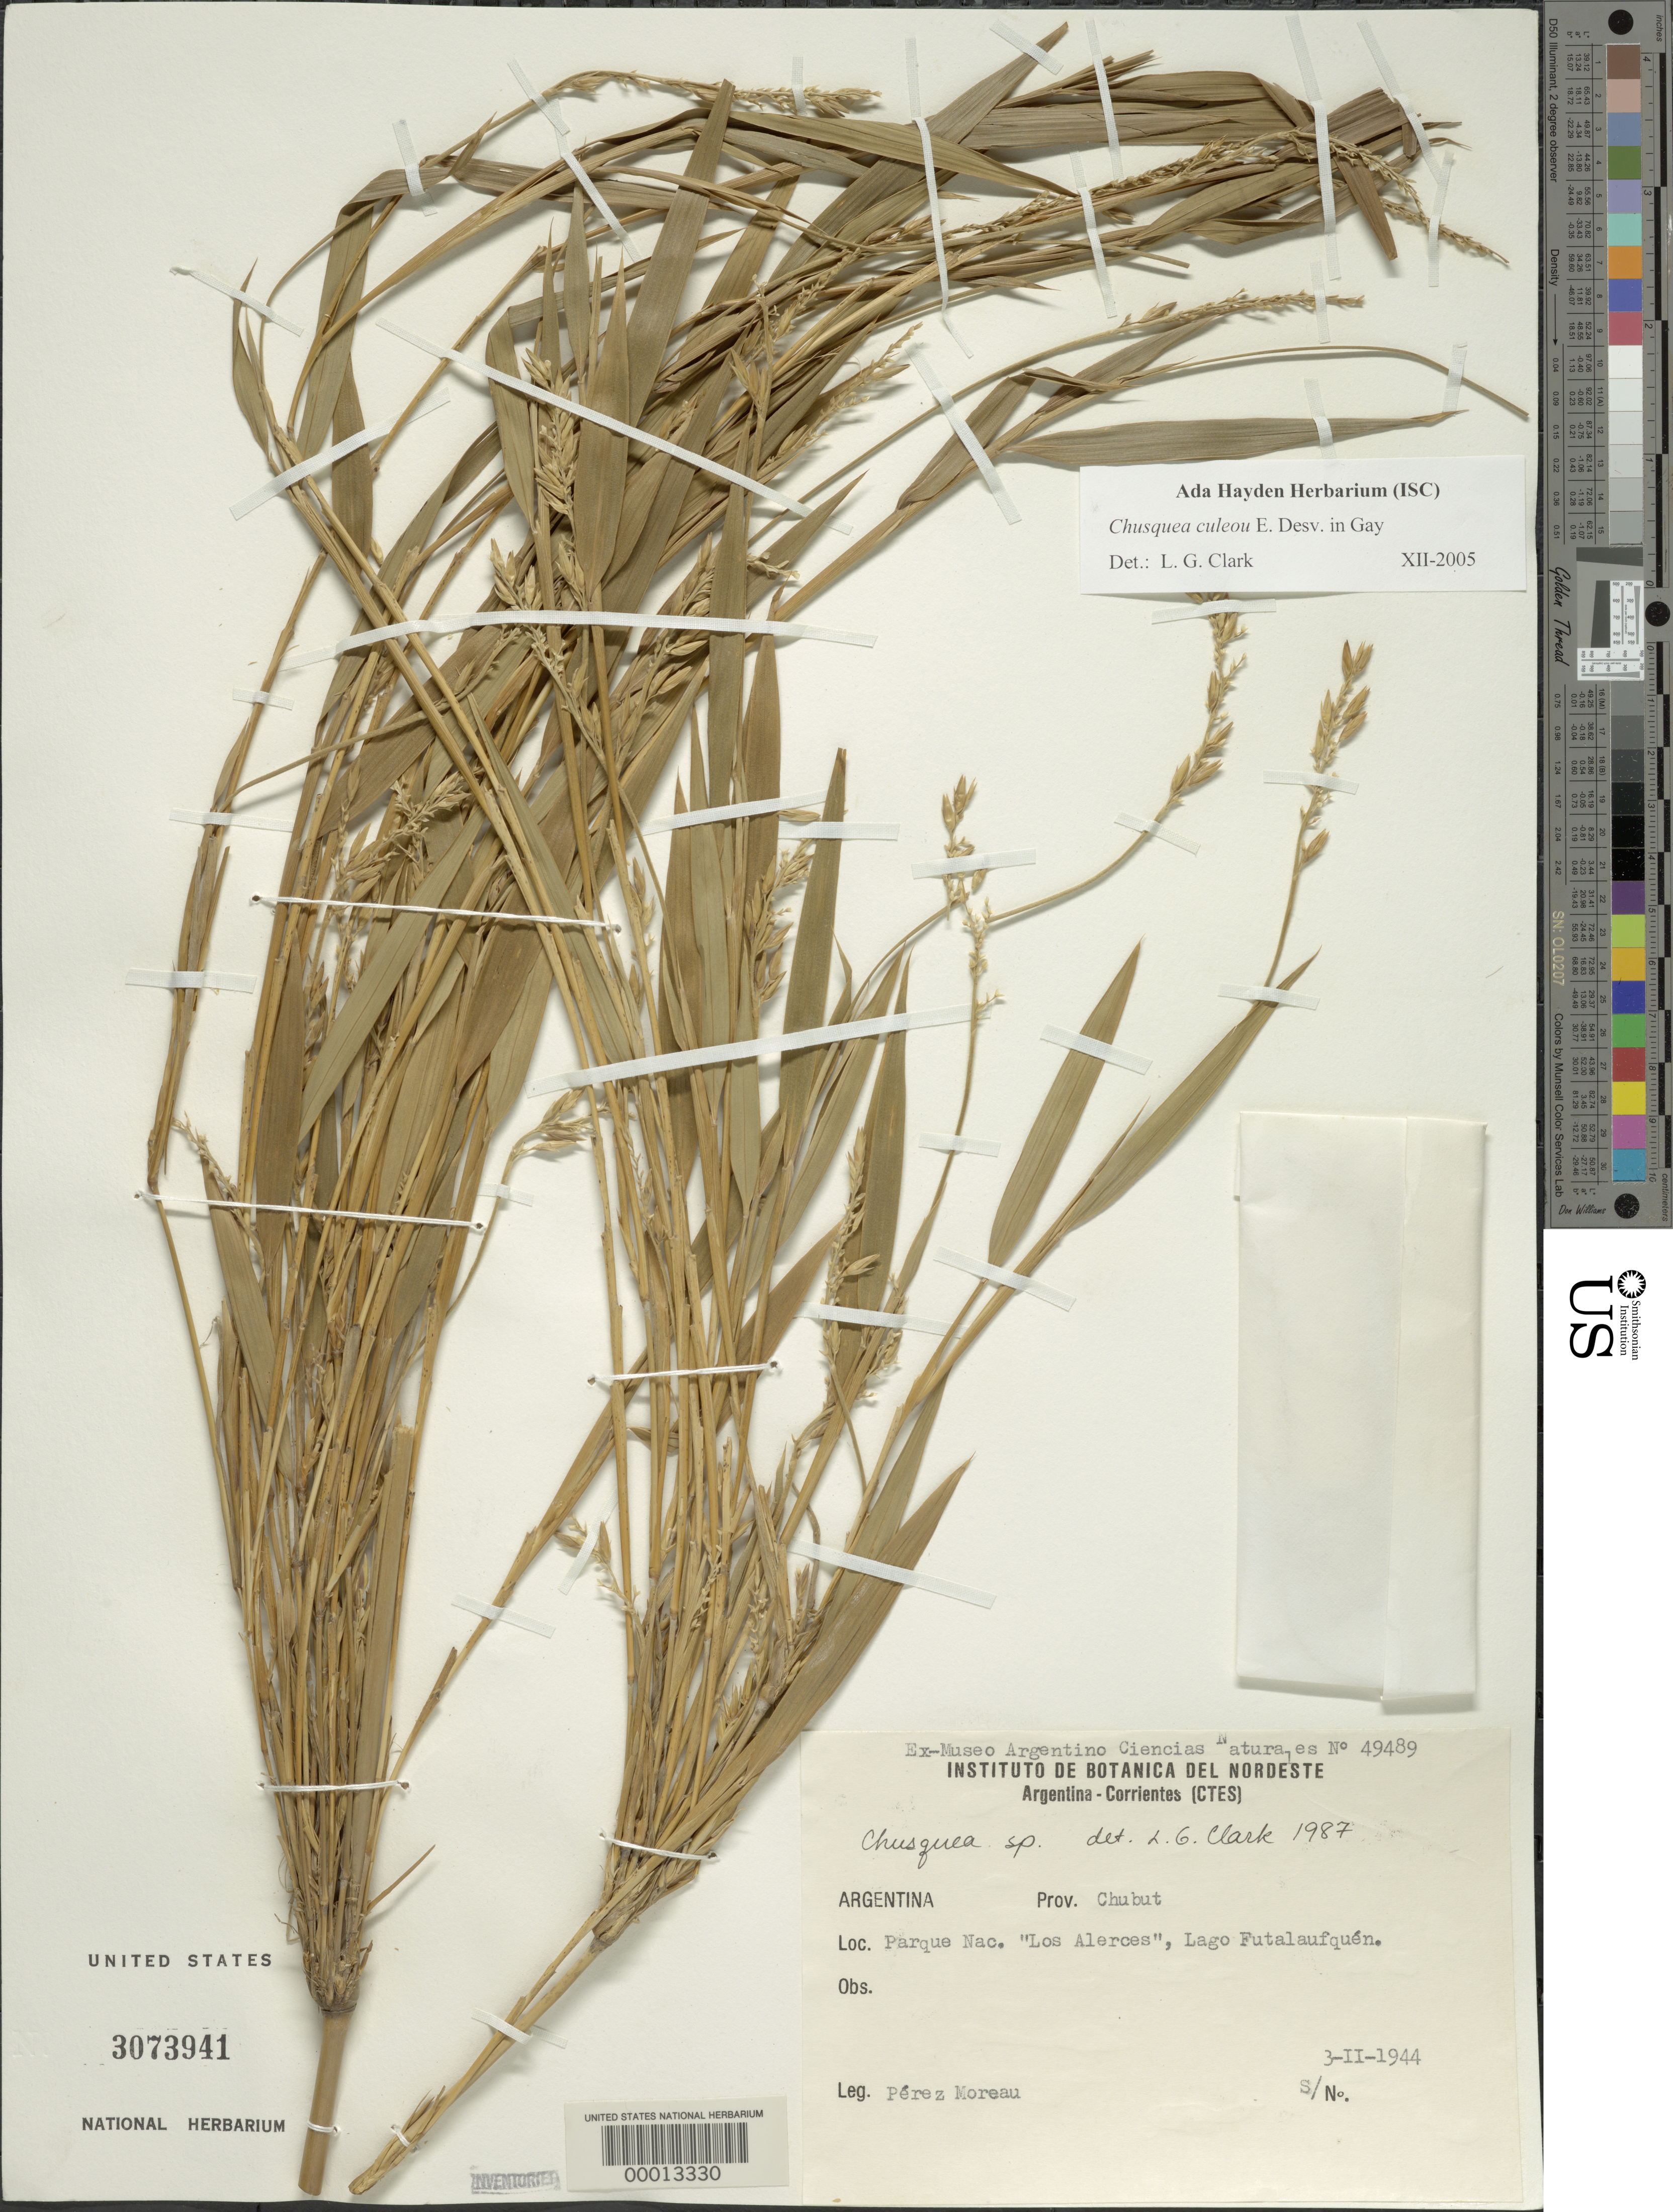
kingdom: Plantae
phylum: Tracheophyta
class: Liliopsida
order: Poales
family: Poaceae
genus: Chusquea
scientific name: Chusquea argentina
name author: Parodi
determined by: Guerreiro, C.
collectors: P. Moreau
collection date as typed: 03 Feb 1944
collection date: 1944-02-03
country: Argentina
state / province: Chubut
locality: Parque Nac. "Los Alerces", Lago Futalaufquen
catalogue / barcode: US 3073941